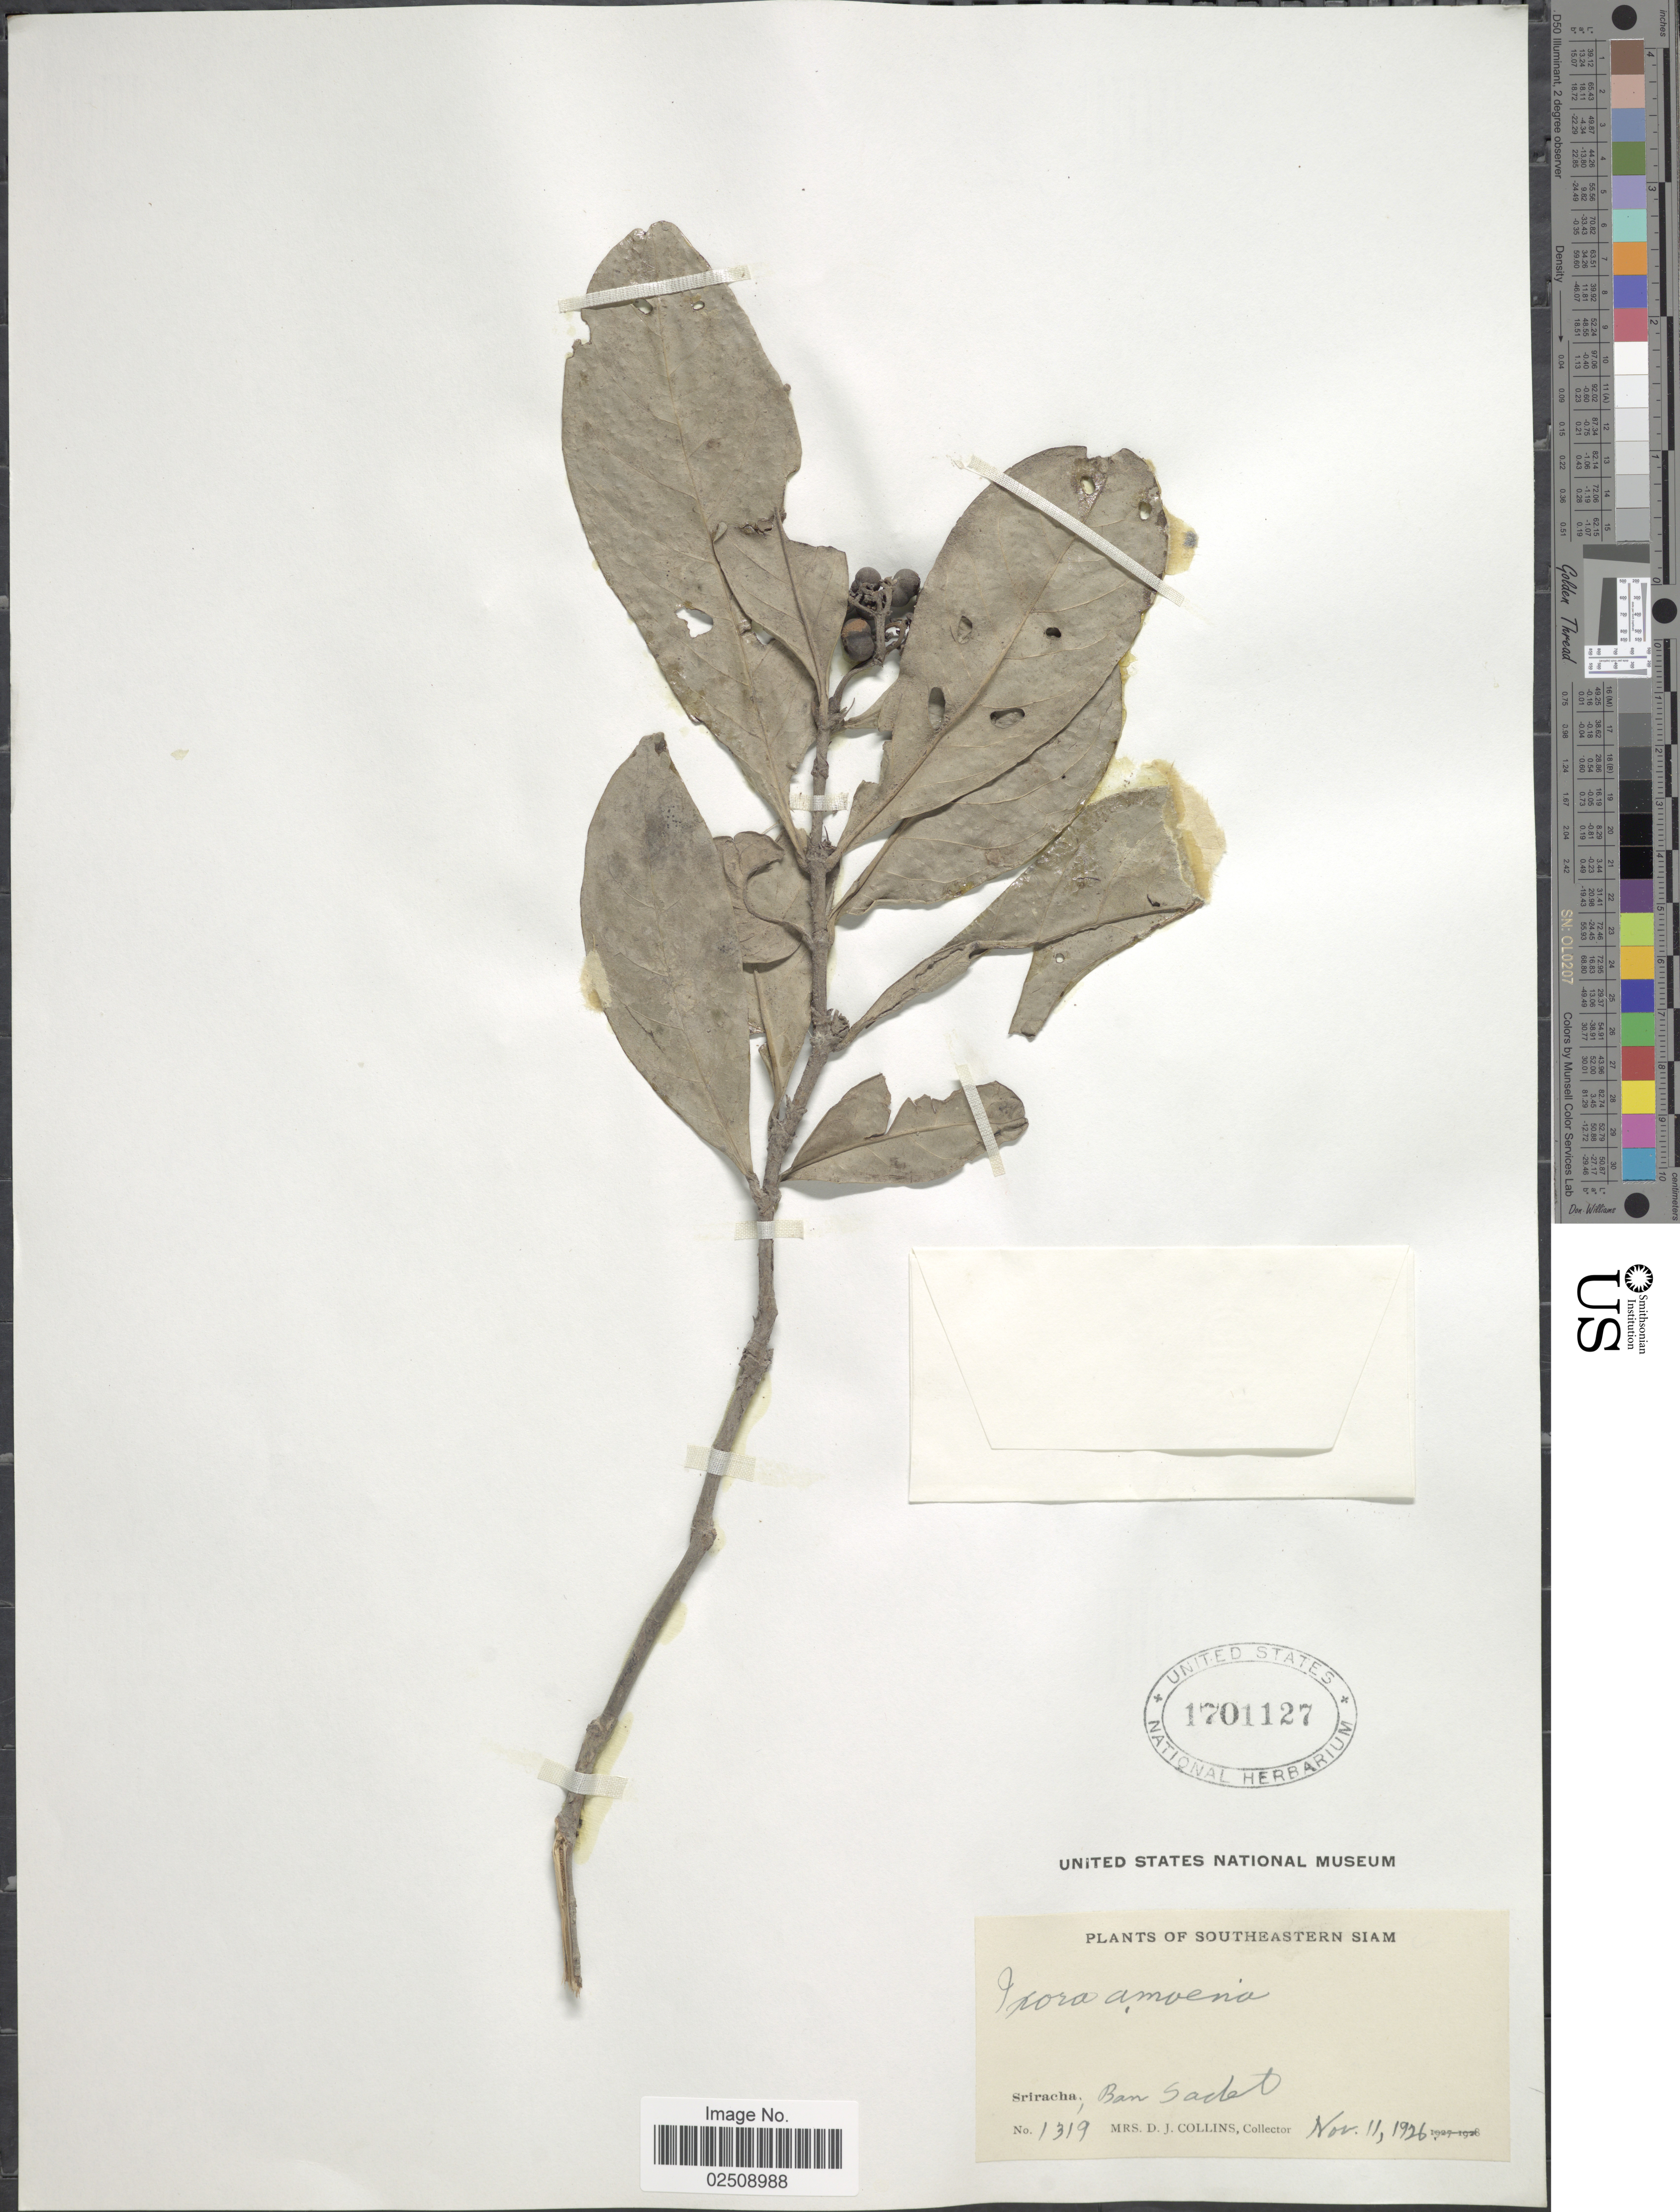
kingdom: Plantae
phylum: Tracheophyta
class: Magnoliopsida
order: Gentianales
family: Rubiaceae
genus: Ixora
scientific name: Ixora amoena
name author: Wall. ex G. Don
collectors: Mrs. D. J. Collins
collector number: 1319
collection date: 1926-11-11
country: Thailand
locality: Southeastern Siam. Sriracha, Ban Sadet [interpreted]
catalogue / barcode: US 1701127